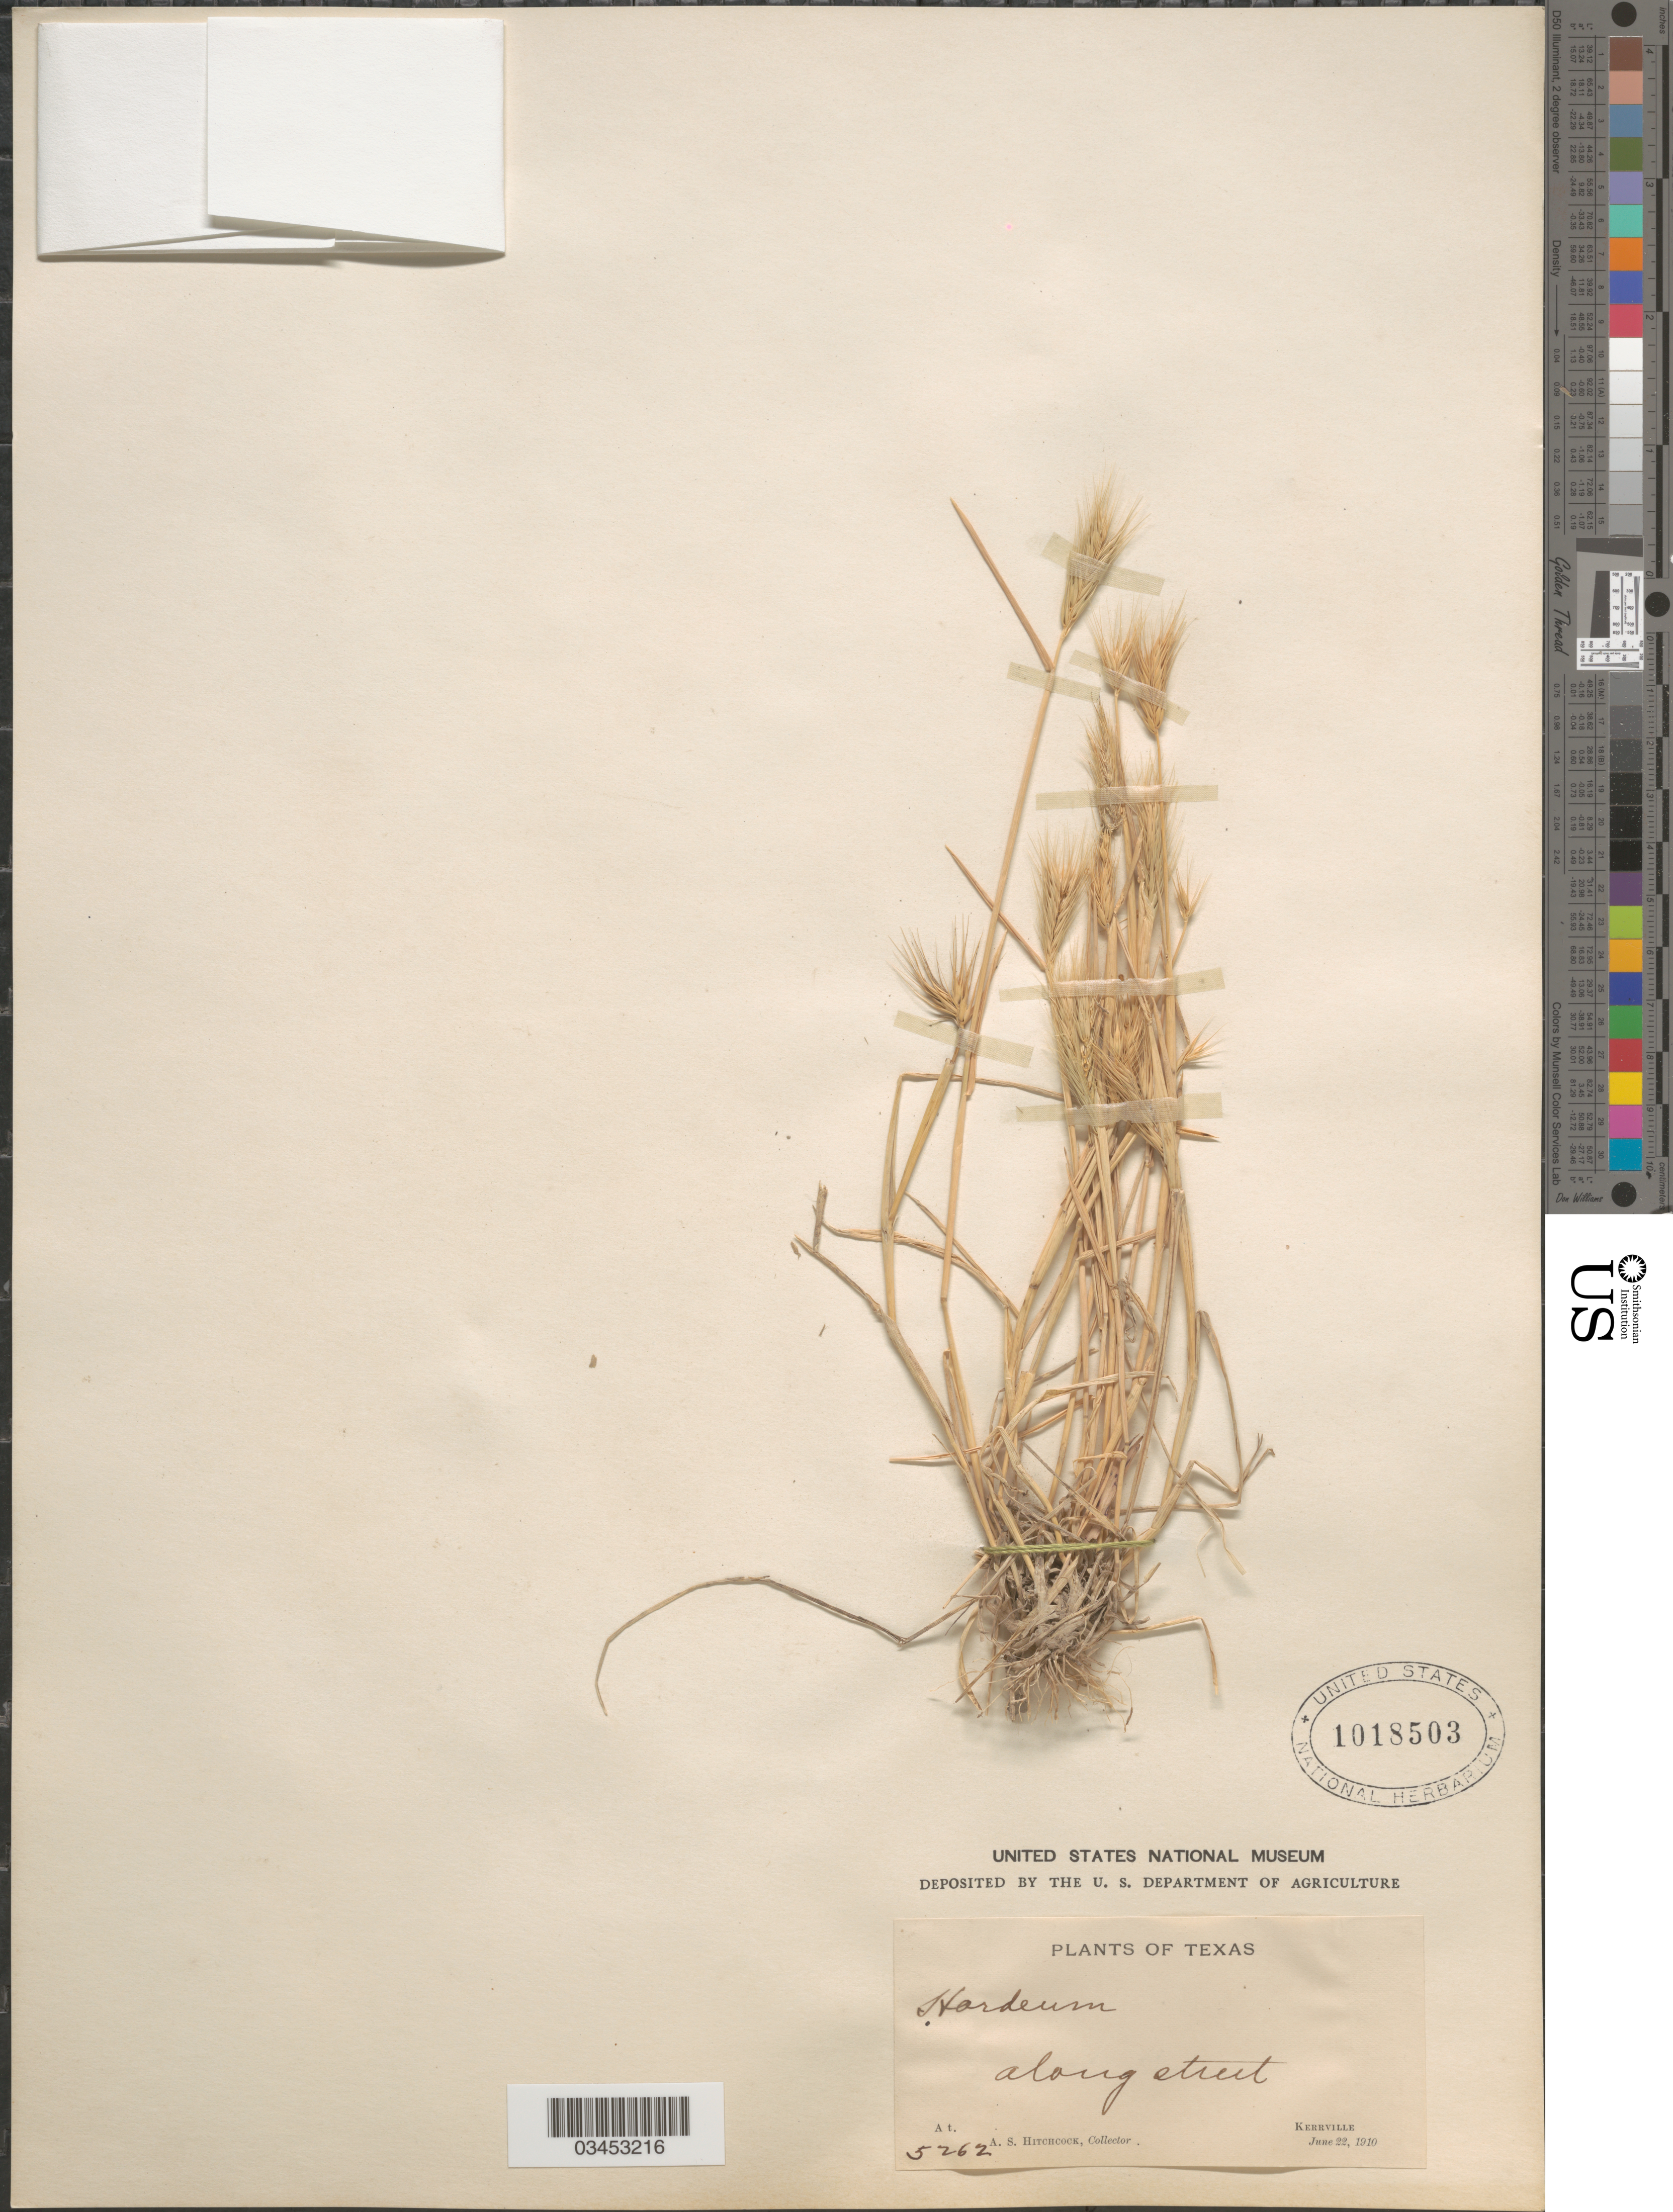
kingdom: Plantae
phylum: Tracheophyta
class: Liliopsida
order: Poales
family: Poaceae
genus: Hordeum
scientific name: Hordeum pusillum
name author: Nutt.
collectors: A. S. Hitchcock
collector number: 5262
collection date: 1910-06-22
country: United States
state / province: Texas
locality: Along street. Kerrville.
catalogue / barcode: US 1018503